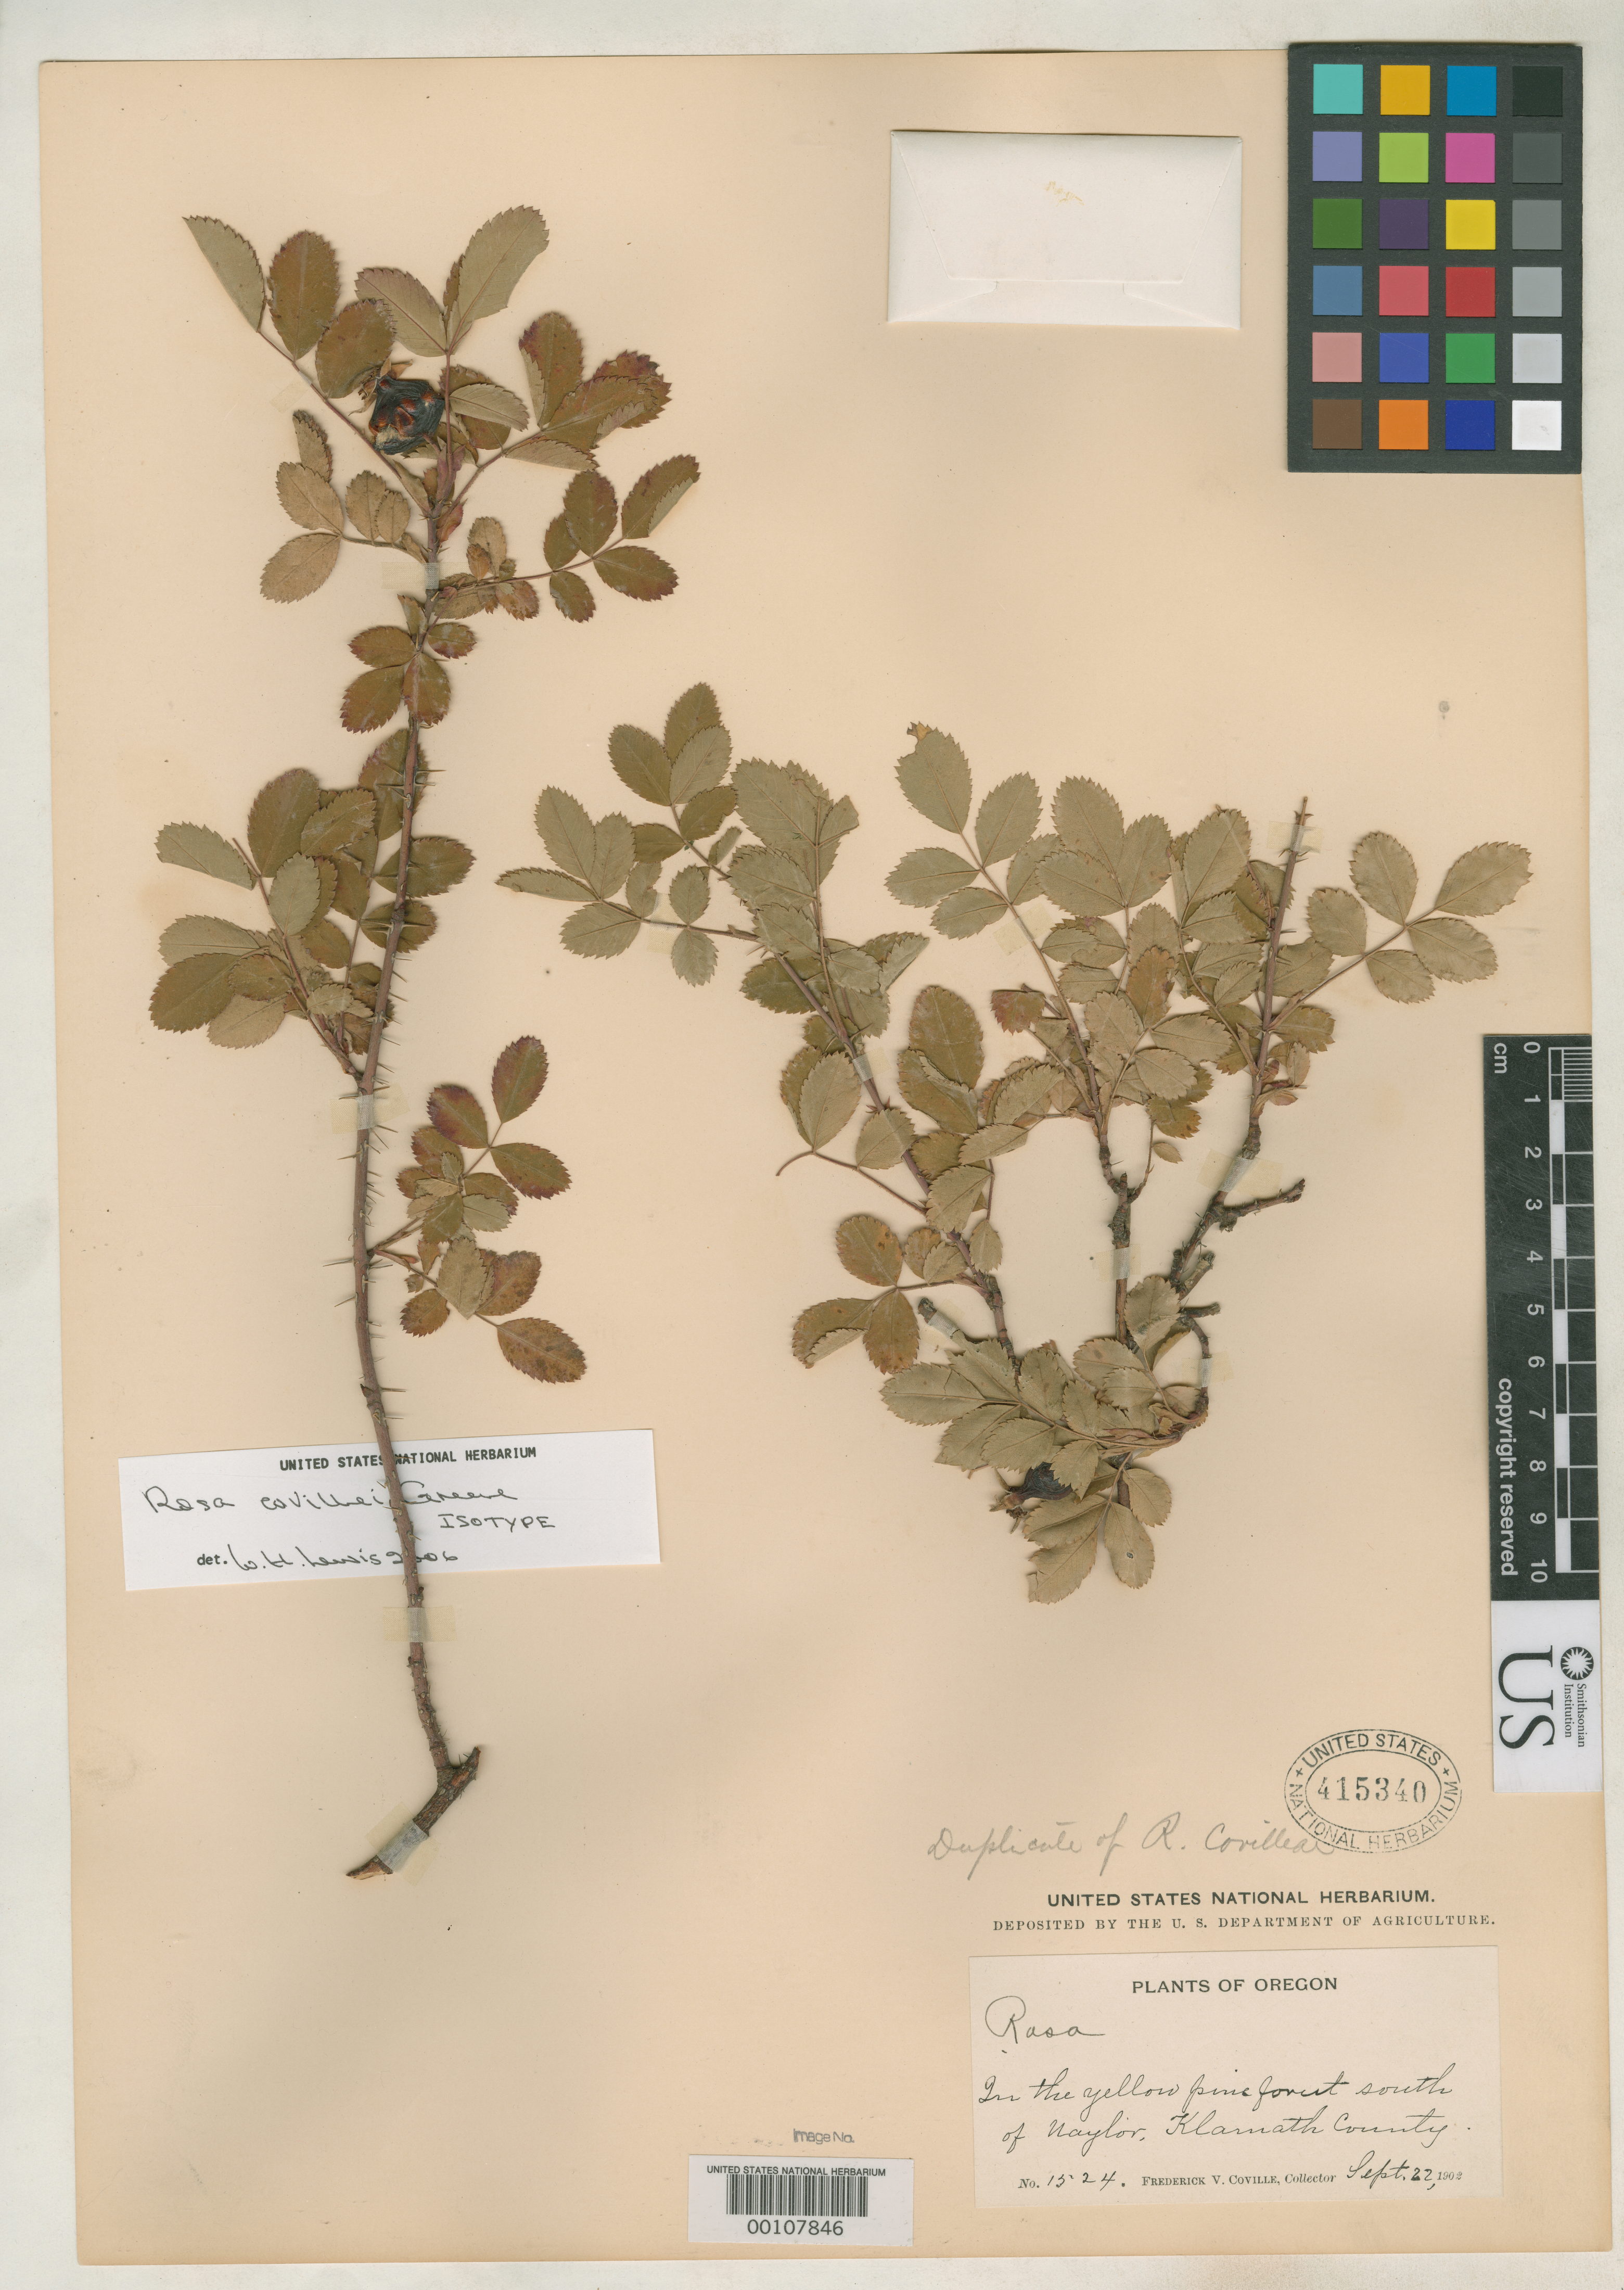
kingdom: Plantae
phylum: Tracheophyta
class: Magnoliopsida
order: Rosales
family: Rosaceae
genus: Rosa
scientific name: Rosa covillei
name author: Greene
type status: Isotype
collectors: F. V. Coville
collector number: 1524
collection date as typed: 22 Sep 1902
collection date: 1902-09-22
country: United States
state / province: Oregon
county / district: Klamath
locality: Naylor.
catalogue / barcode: US 415340